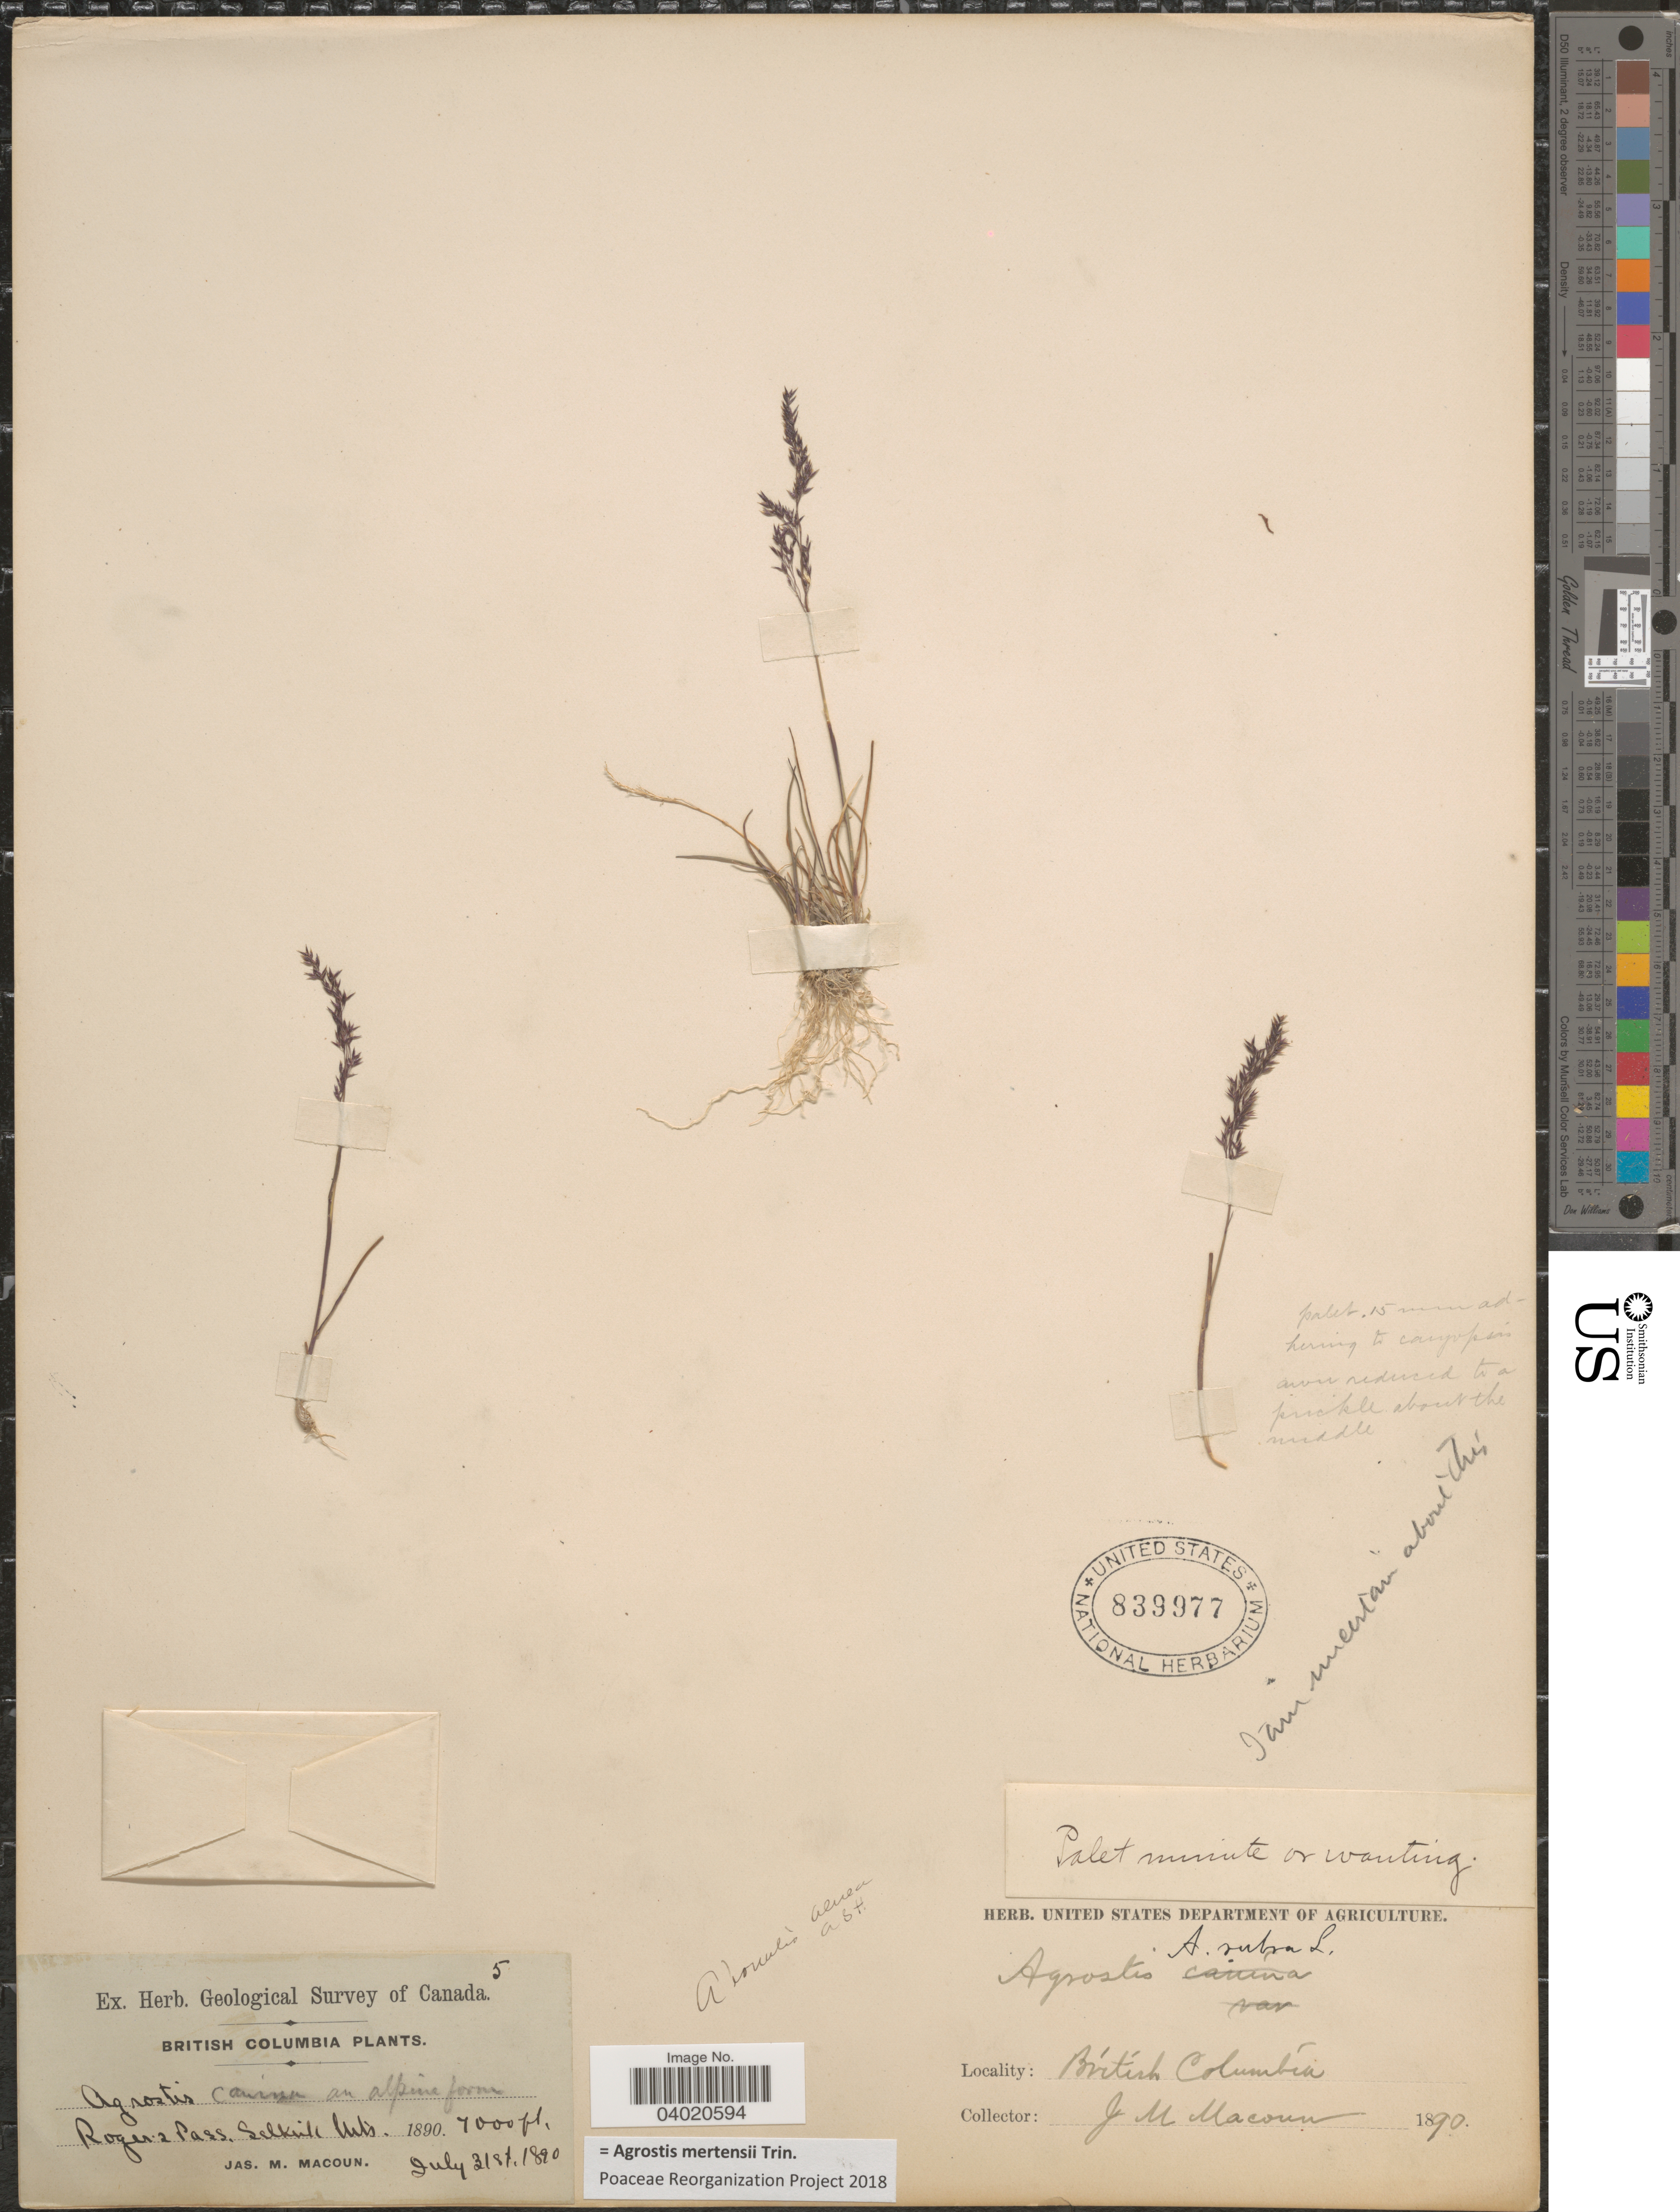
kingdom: Plantae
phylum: Tracheophyta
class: Liliopsida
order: Poales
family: Poaceae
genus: Agrostis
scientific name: Agrostis mertensii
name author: Trin.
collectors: J. M. Macoun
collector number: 5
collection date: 1890-07-31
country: Canada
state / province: British Columbia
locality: Roger's Pass, Selkirk Mts.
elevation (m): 2134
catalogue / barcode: US 839977